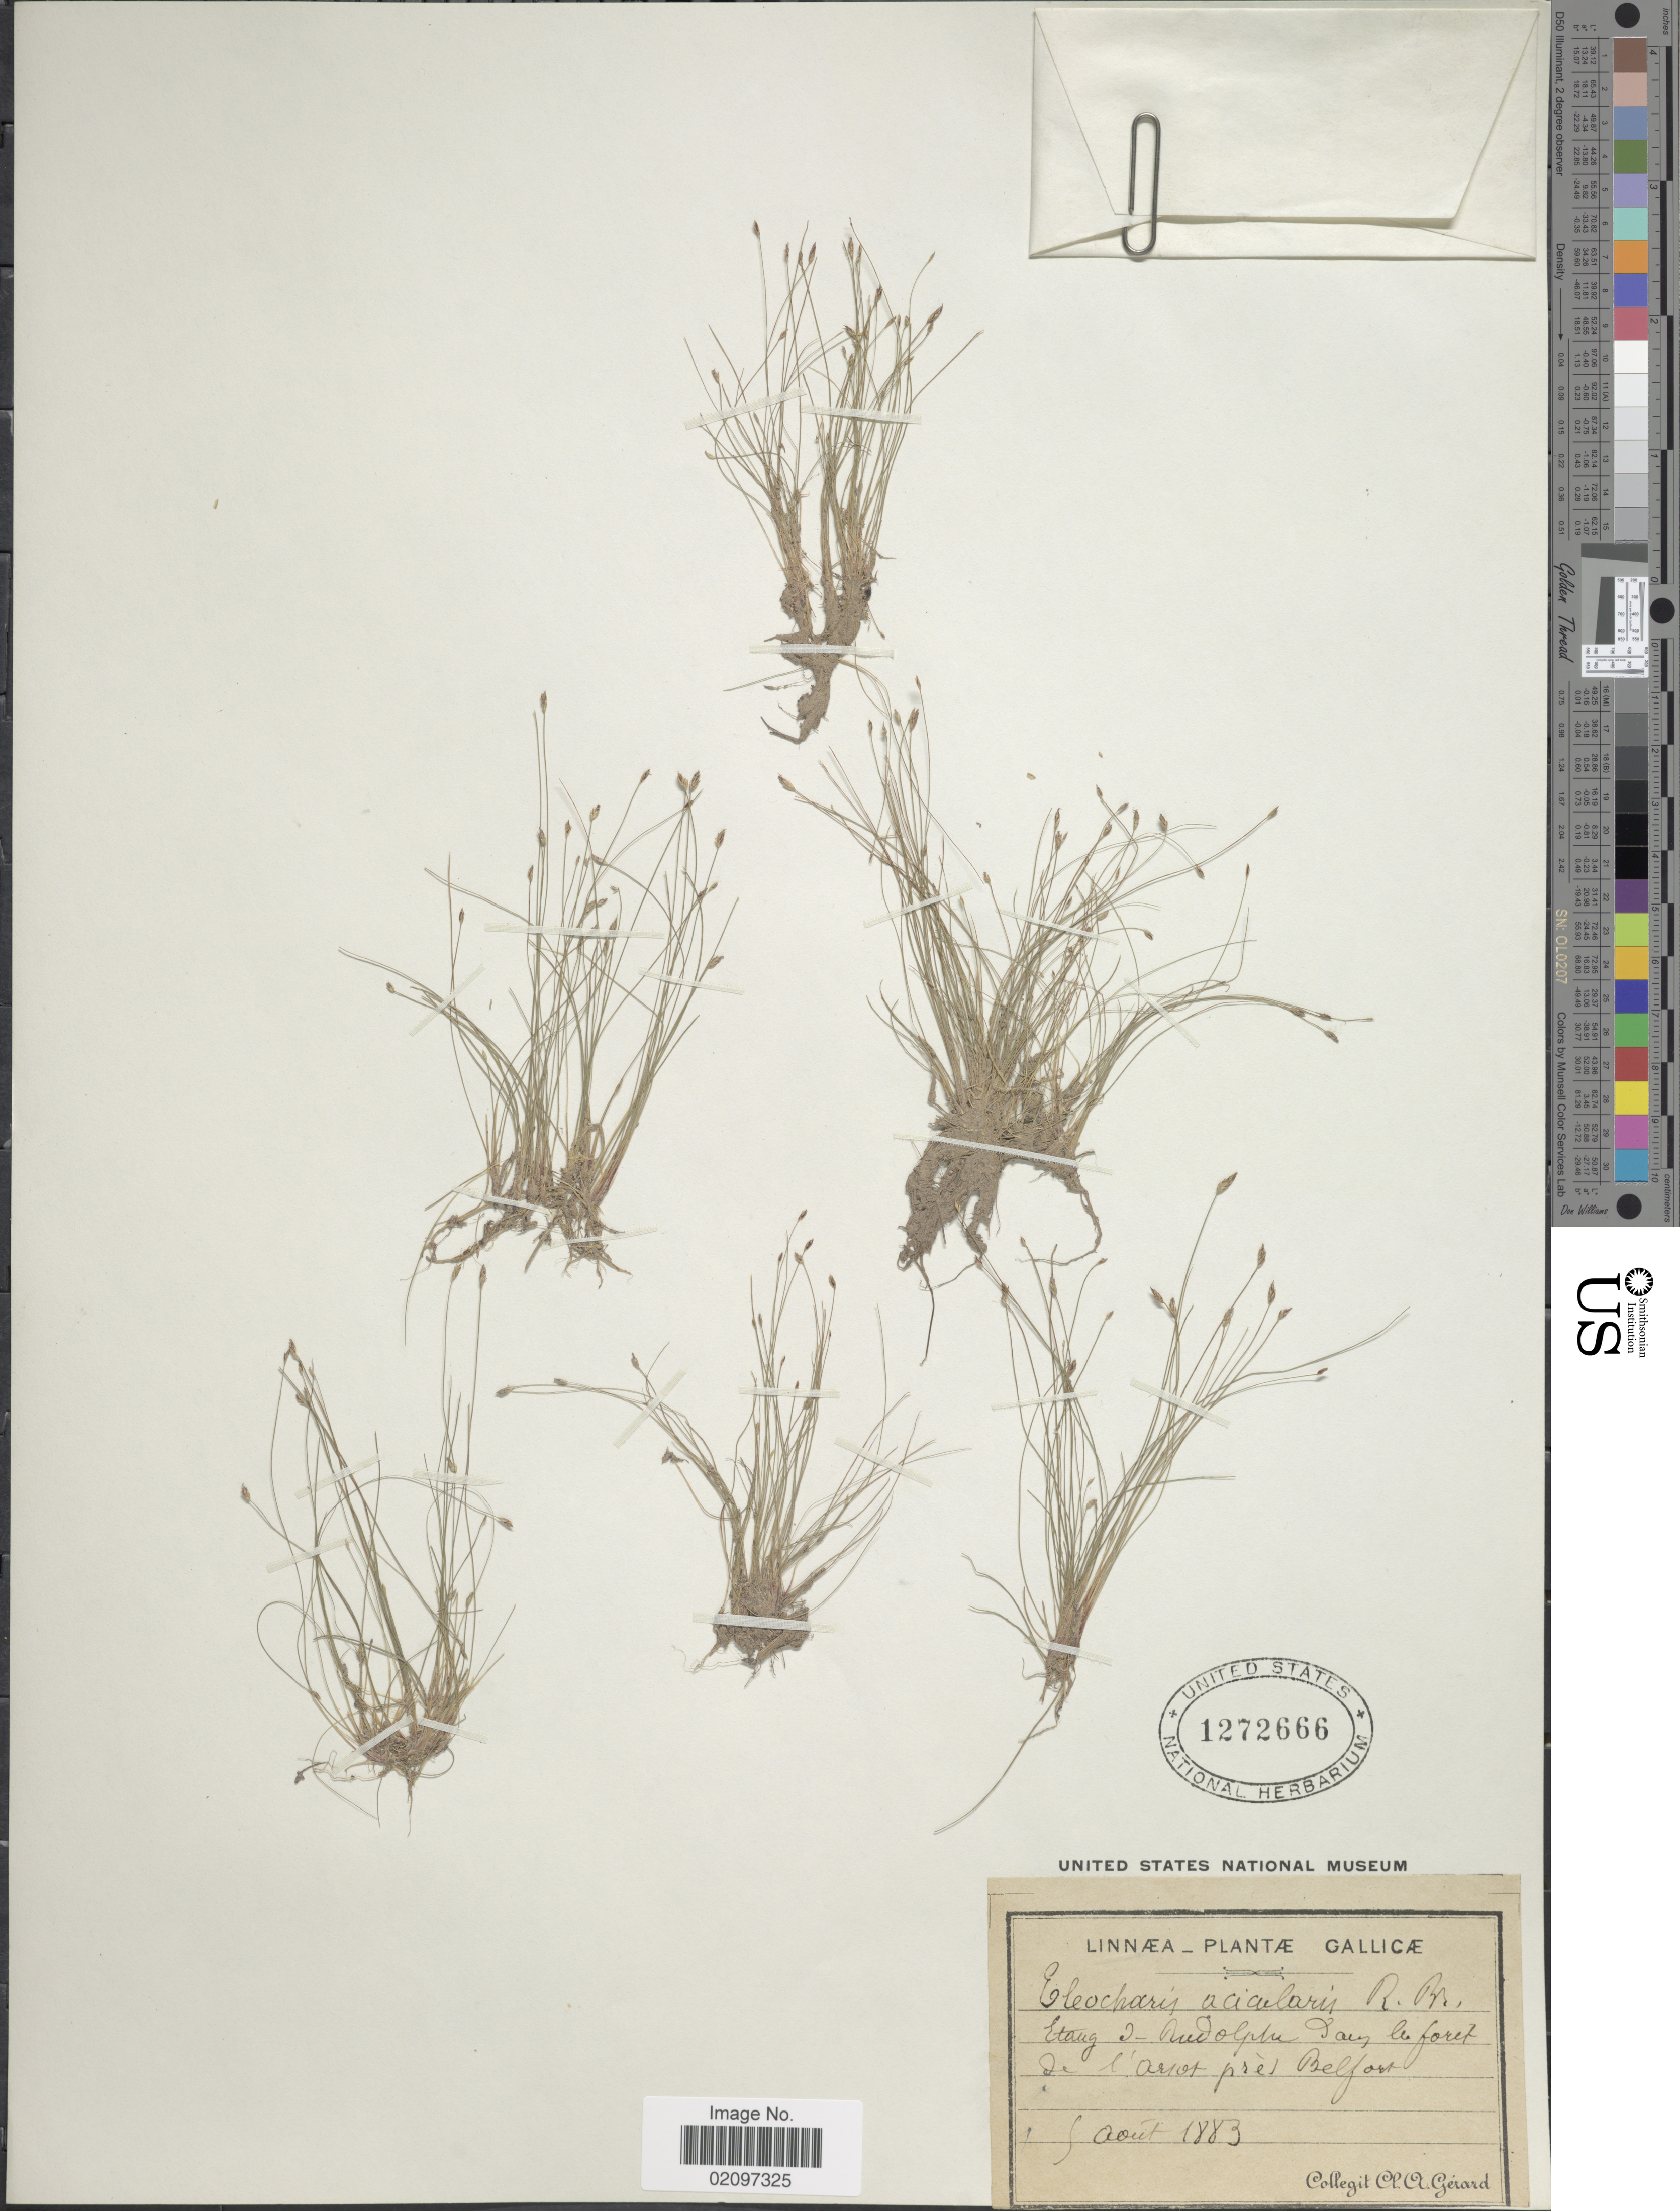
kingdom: Plantae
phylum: Tracheophyta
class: Liliopsida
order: Poales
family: Cyperaceae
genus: Eleocharis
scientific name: Eleocharis acicularis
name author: (L.) Roem. & Schult.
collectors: C. Gerard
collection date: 1883-08-05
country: France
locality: Gallicae, Etang d - Rudolph dans le foret de l'Ariot [interpreted] pres Belfort.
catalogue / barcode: US 1272666